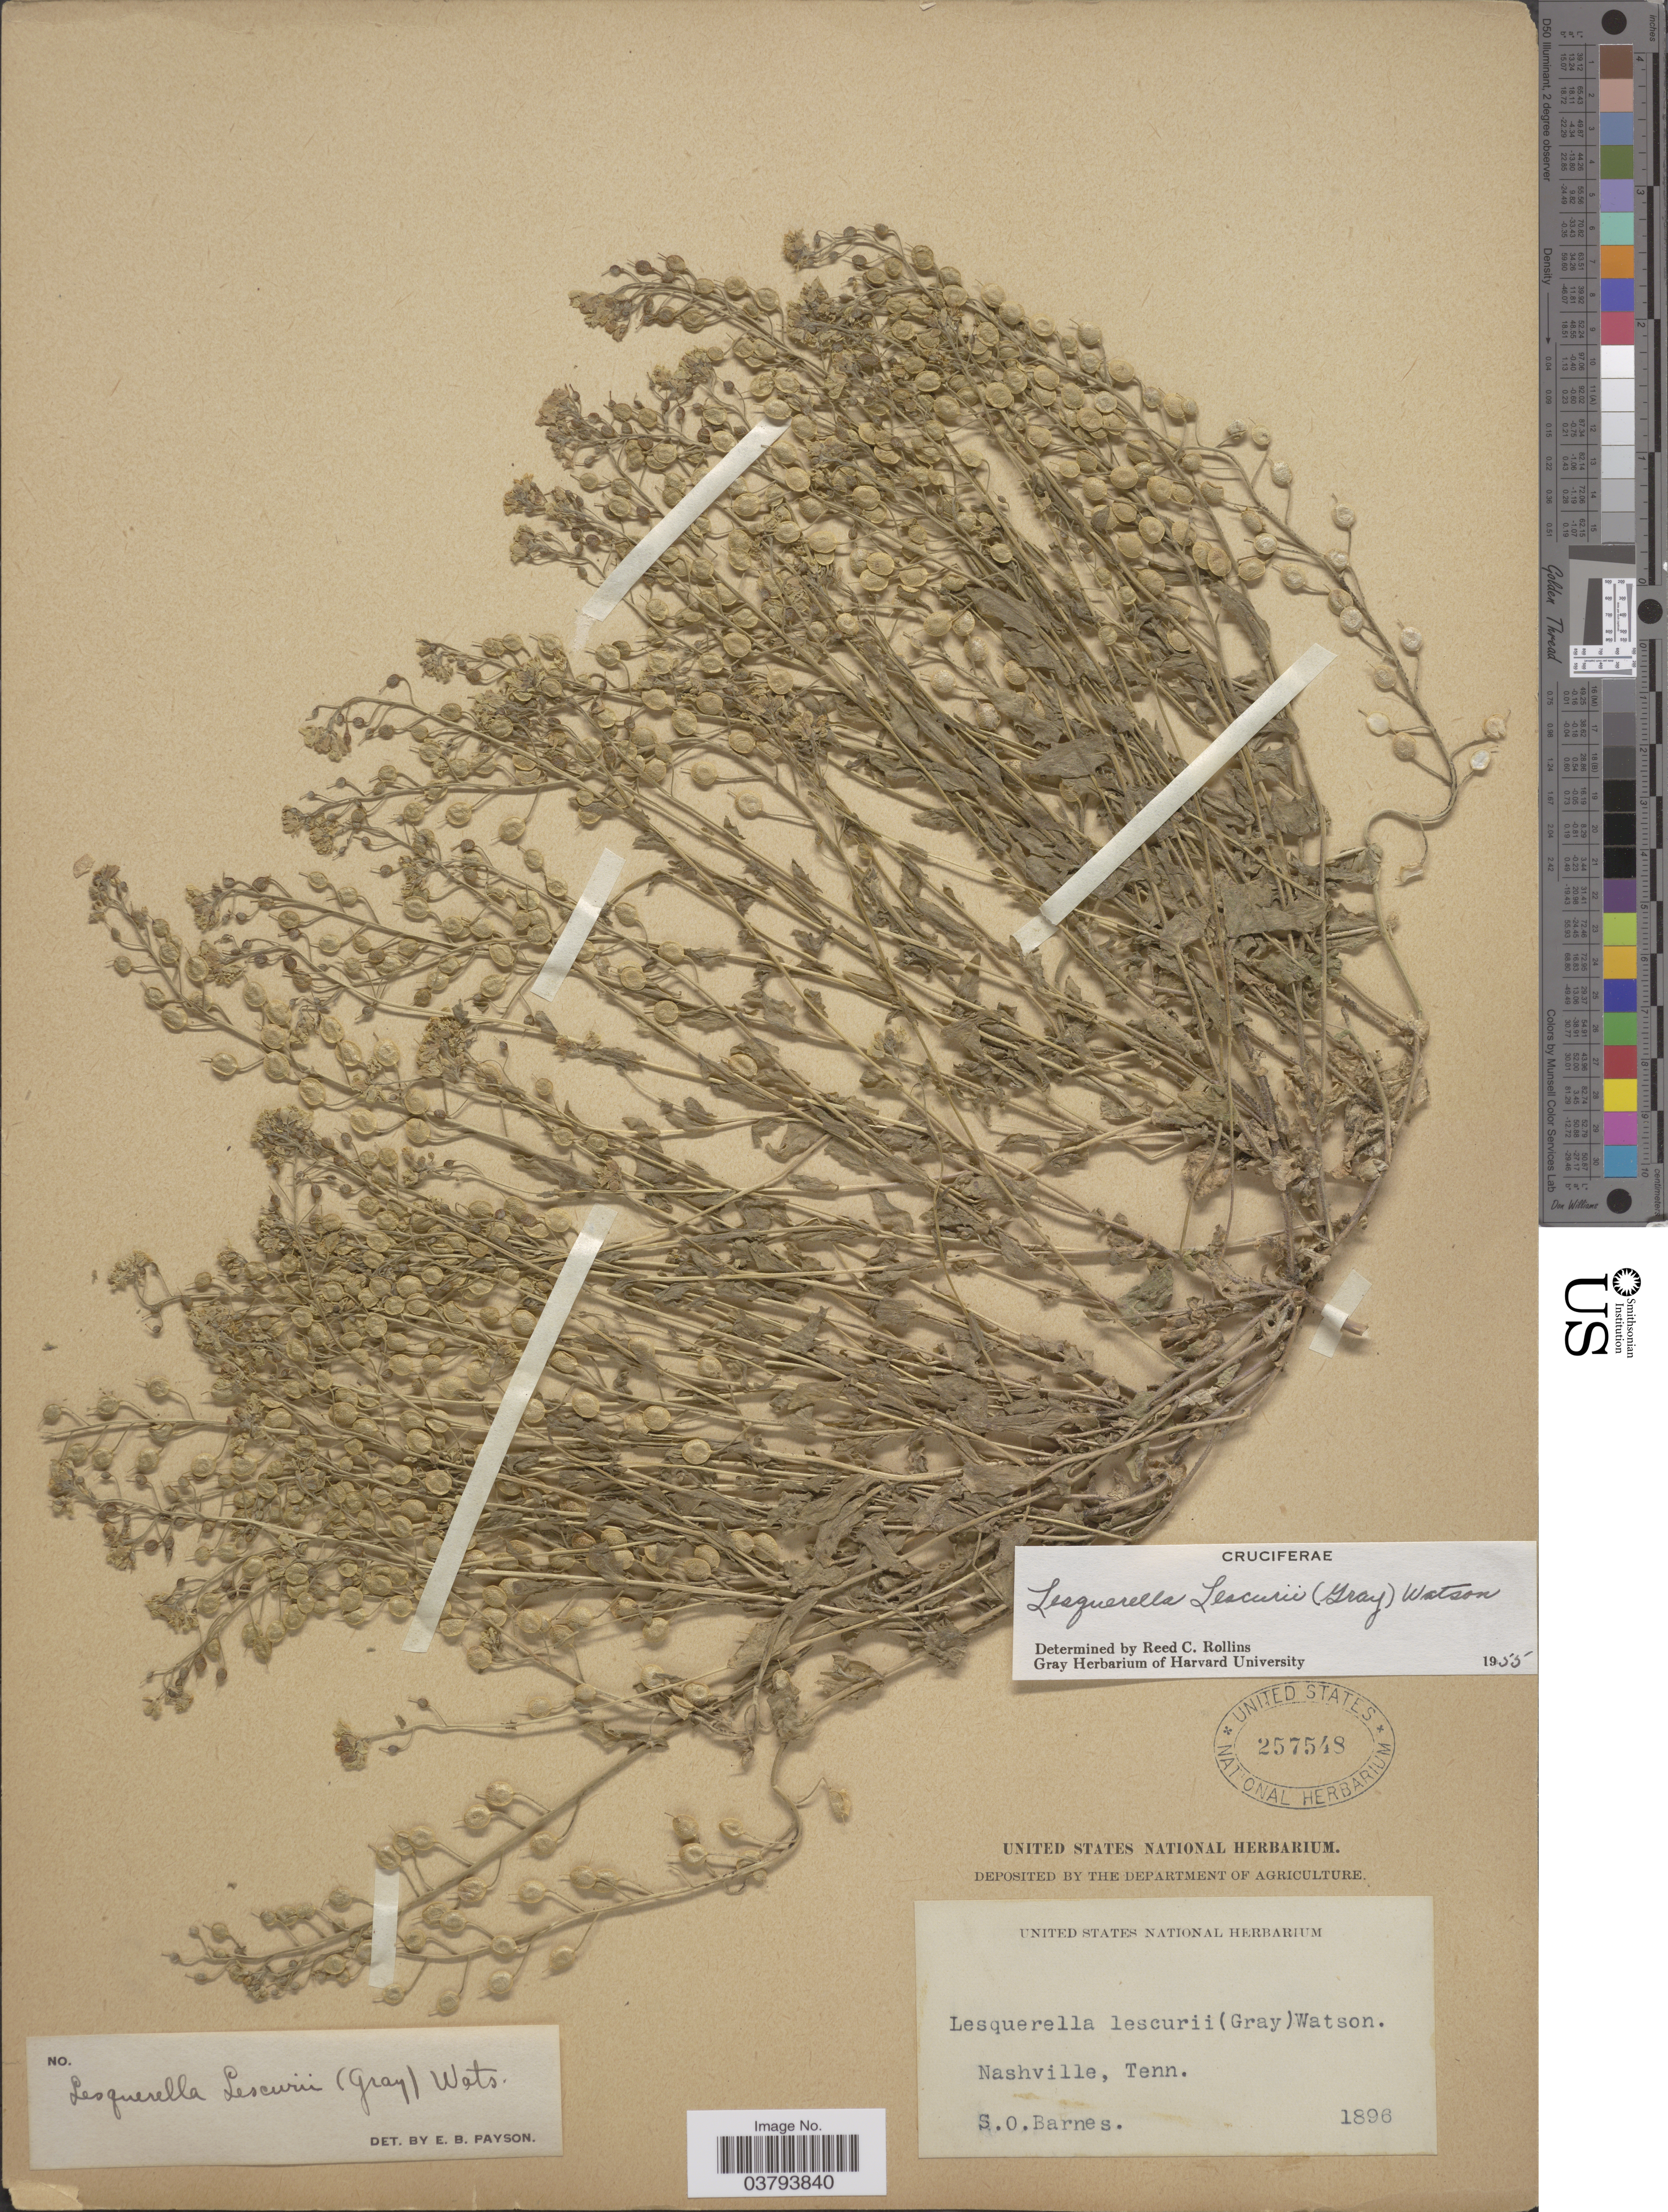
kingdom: Plantae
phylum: Tracheophyta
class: Magnoliopsida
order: Brassicales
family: Brassicaceae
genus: Lesquerella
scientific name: Lesquerella lescurii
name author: (A. Gray) S. Watson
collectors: S. Barnes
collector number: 1896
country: United States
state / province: Tennessee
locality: Nashville.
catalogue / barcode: US 257548